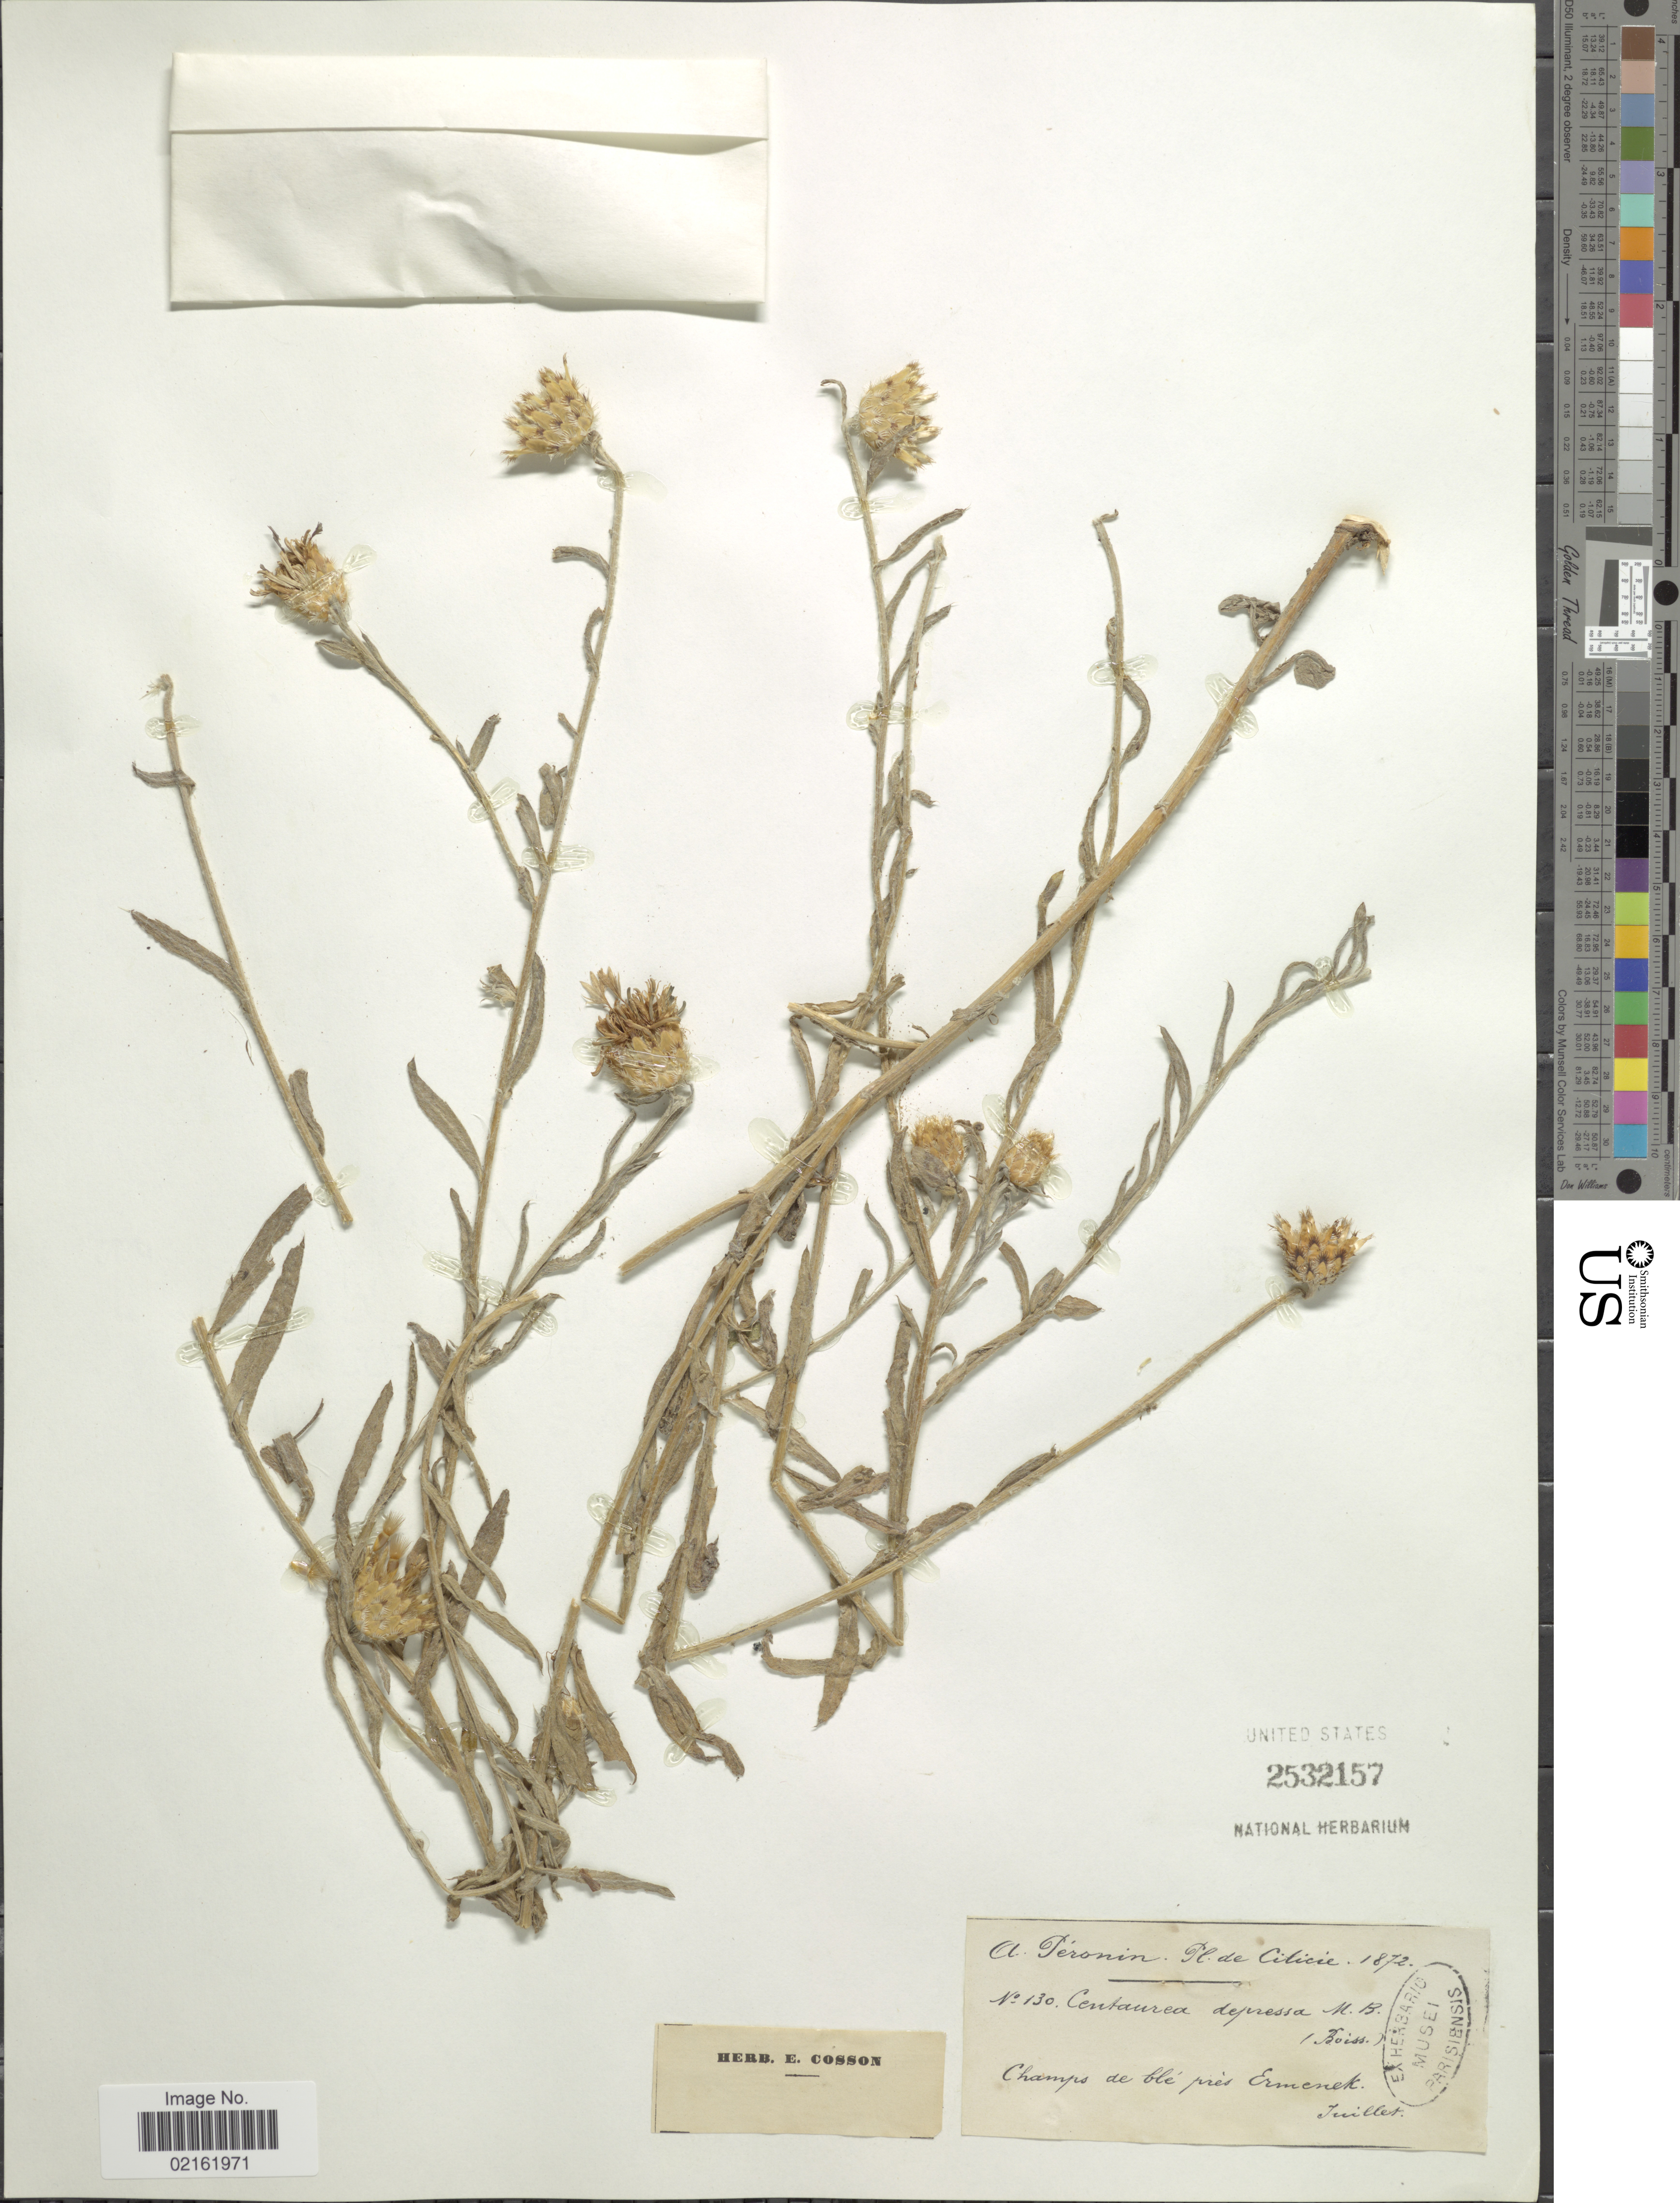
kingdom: Plantae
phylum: Tracheophyta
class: Magnoliopsida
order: Asterales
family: Asteraceae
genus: Centaurea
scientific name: Centaurea depressa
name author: M. Bieb.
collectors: A. Péronin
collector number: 130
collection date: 1872-07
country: Turkey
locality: Champs de Ble pres Ermenek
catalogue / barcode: US 2532157